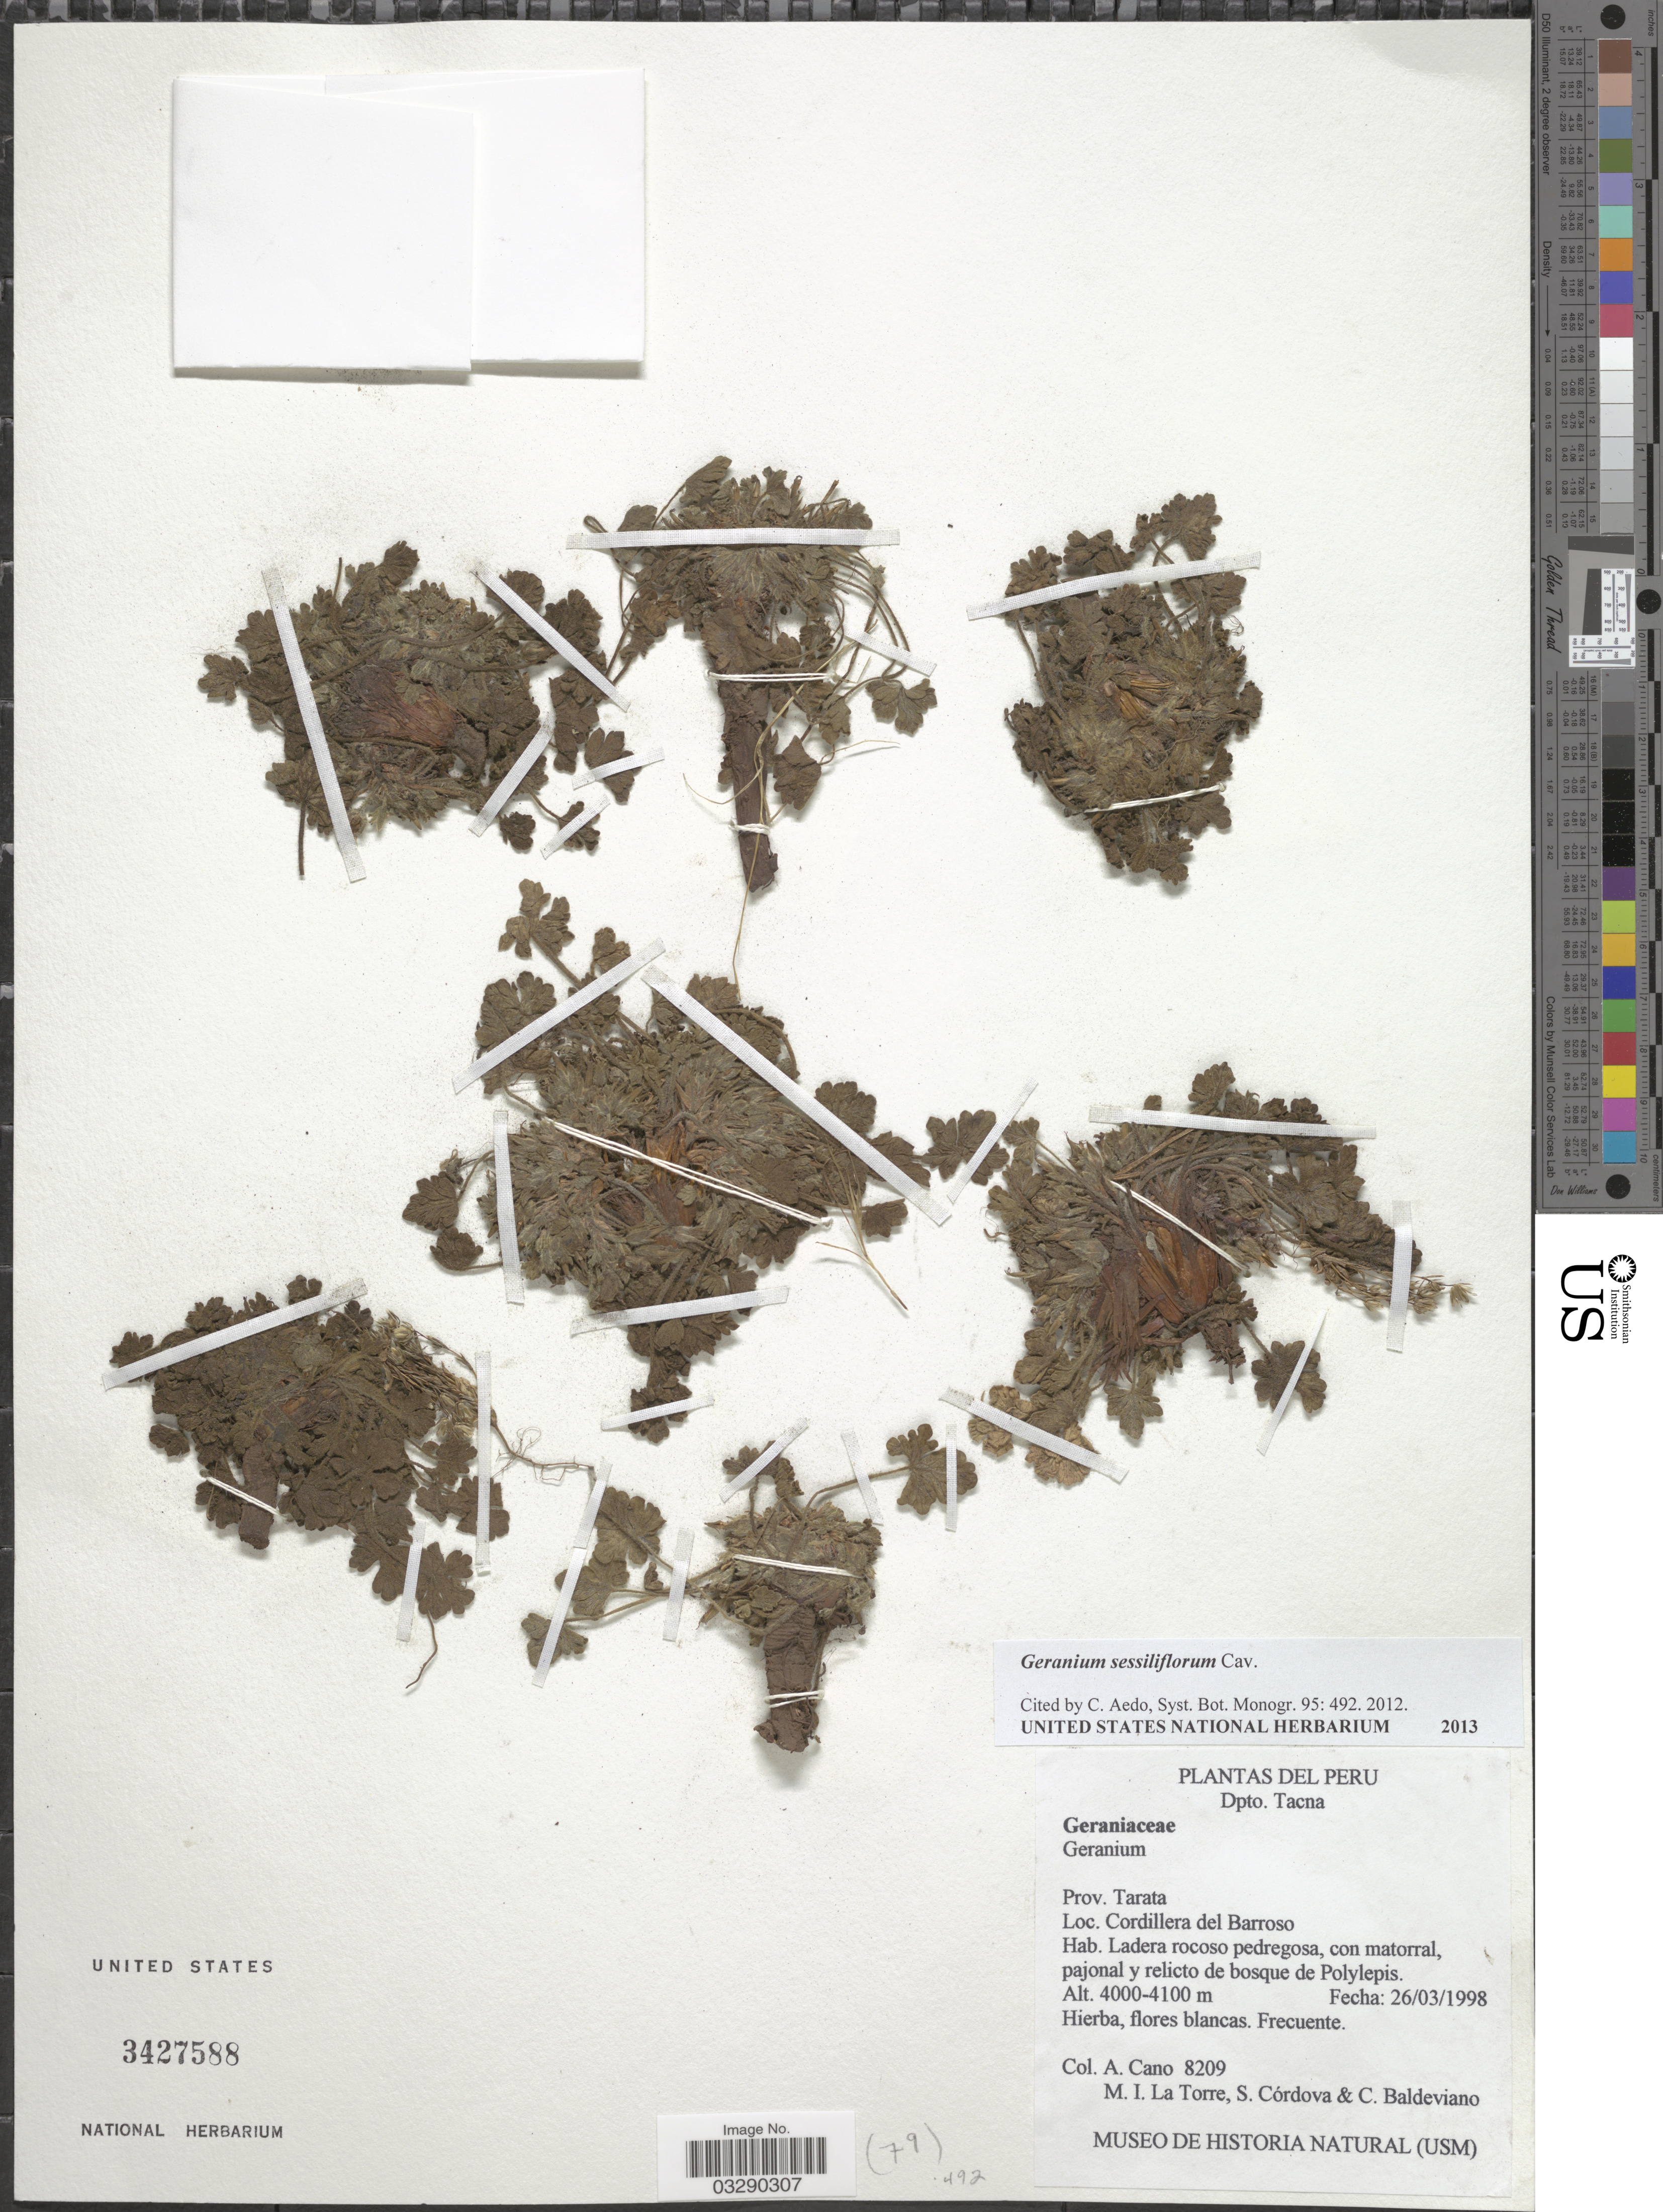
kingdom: Plantae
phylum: Tracheophyta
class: Magnoliopsida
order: Geraniales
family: Geraniaceae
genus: Geranium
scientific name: Geranium sessiliflorum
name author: Cav.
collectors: A. Cano, M. La Torre, S. Cordova & C. Baldeviano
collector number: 8209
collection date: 1998-03-26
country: Peru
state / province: Tacna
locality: Dpto. Tacna. Prov. Tarata. Cordillera del Barroso.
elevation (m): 4000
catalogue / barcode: US 3427588